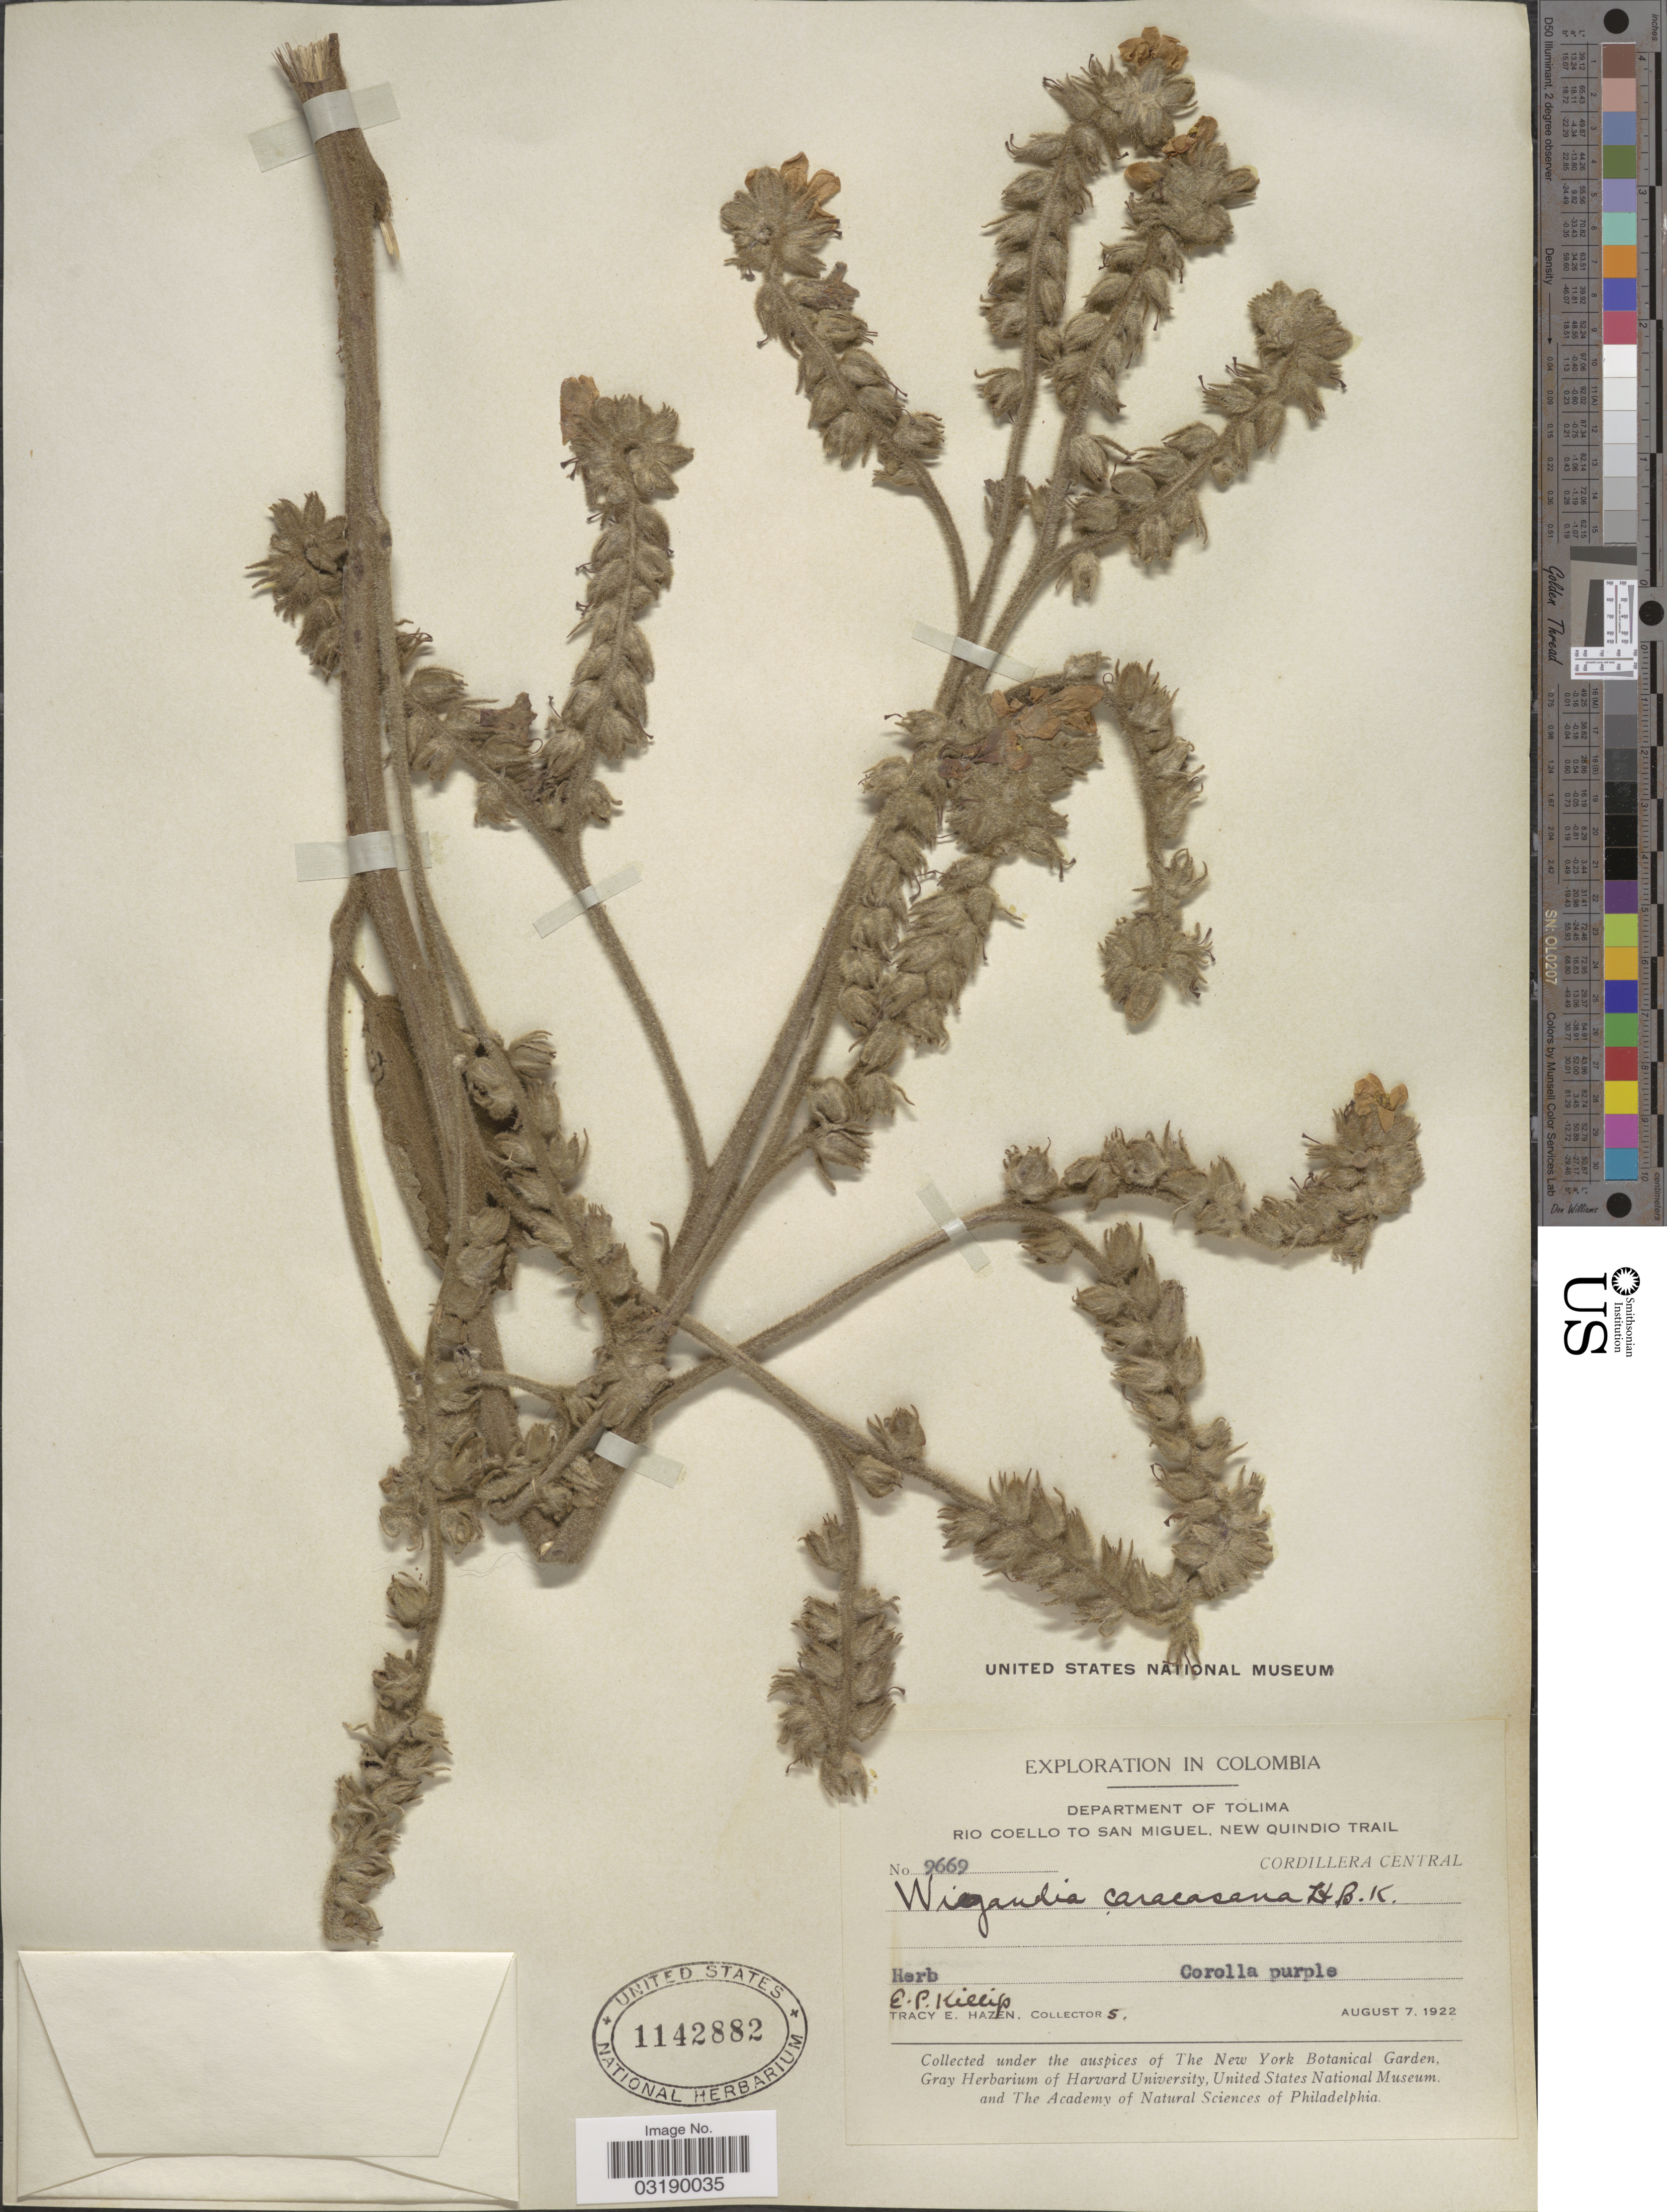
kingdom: Plantae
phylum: Tracheophyta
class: Magnoliopsida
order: Boraginales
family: Namaceae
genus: Wigandia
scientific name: Wigandia caracasana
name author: Kunth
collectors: E. P. Killip & T. E. Hazen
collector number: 9669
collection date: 1922-08-07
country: Colombia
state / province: Tolima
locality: Department of Tolima. Rio Coello to San Miguel. New Quindio Trail. Cordillera Central.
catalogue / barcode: US 1142882